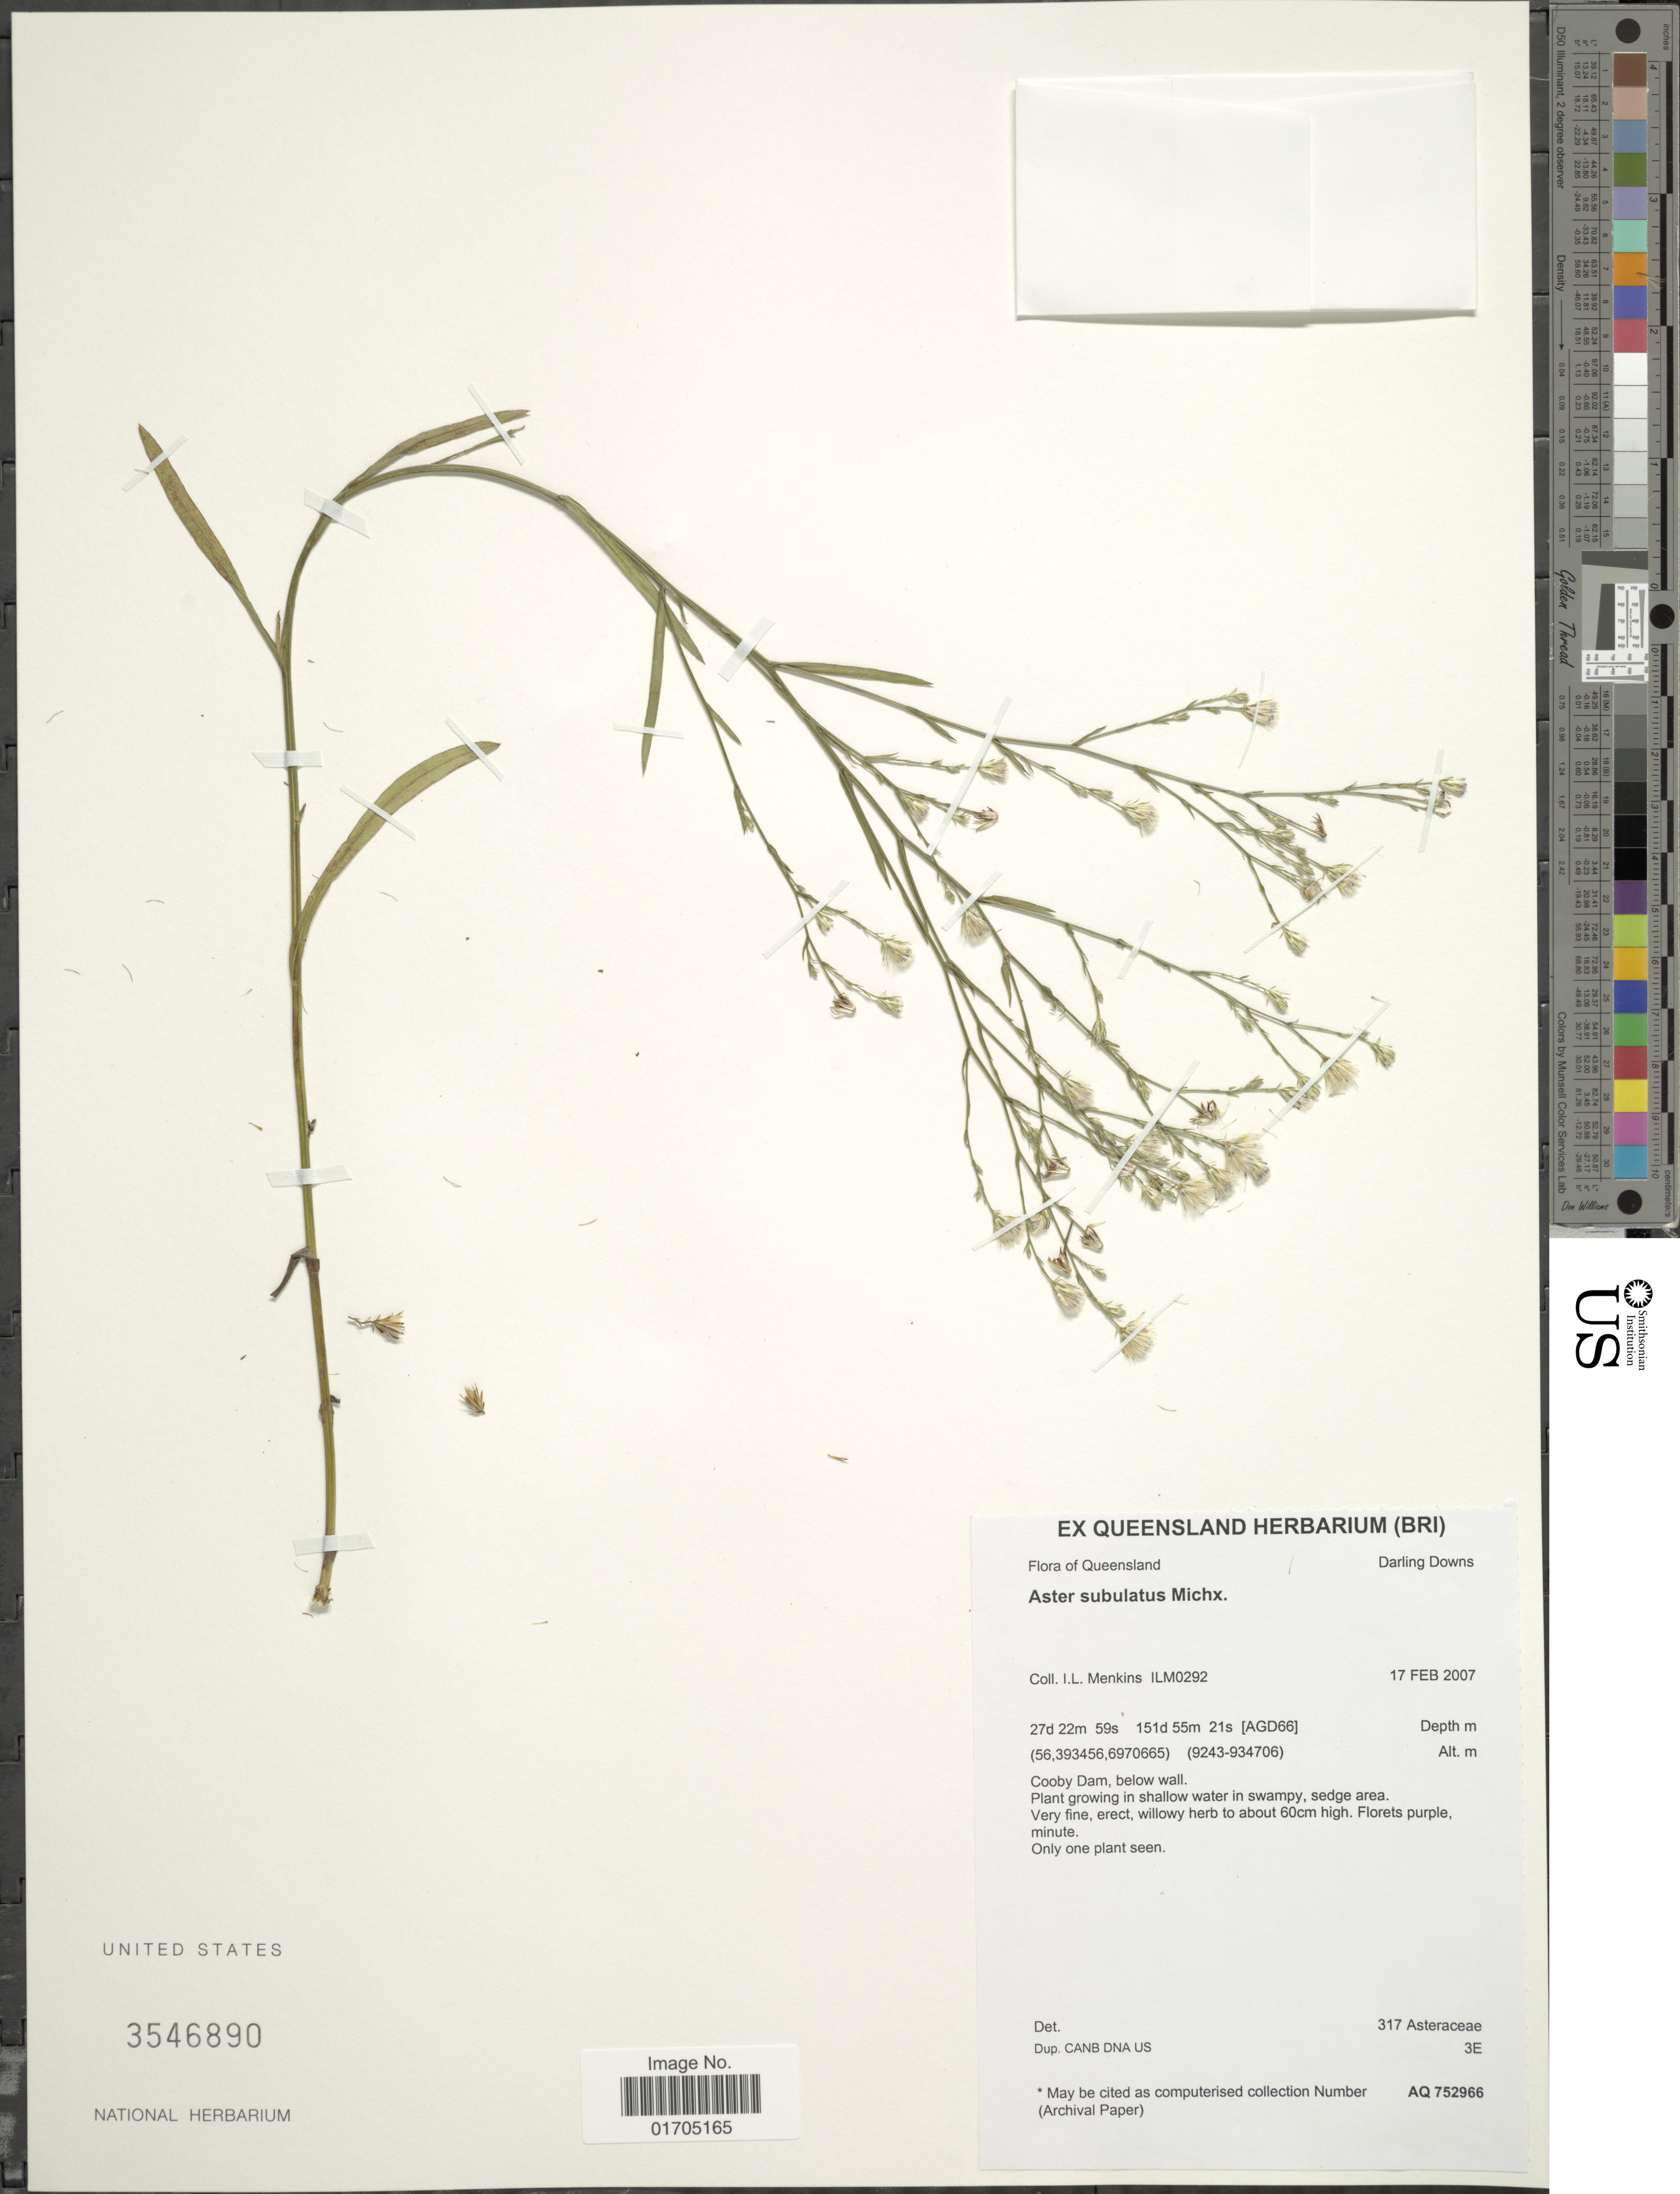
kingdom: Plantae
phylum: Tracheophyta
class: Magnoliopsida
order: Asterales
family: Asteraceae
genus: Symphyotrichum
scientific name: Symphyotrichum subulatum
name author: (Michx.) G.L. Nesom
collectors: I. Menkins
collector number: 0292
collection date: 2007-02-17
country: Australia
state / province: Queensland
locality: Darling Downs, Cooby Dam, below wall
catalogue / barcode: US 3546890